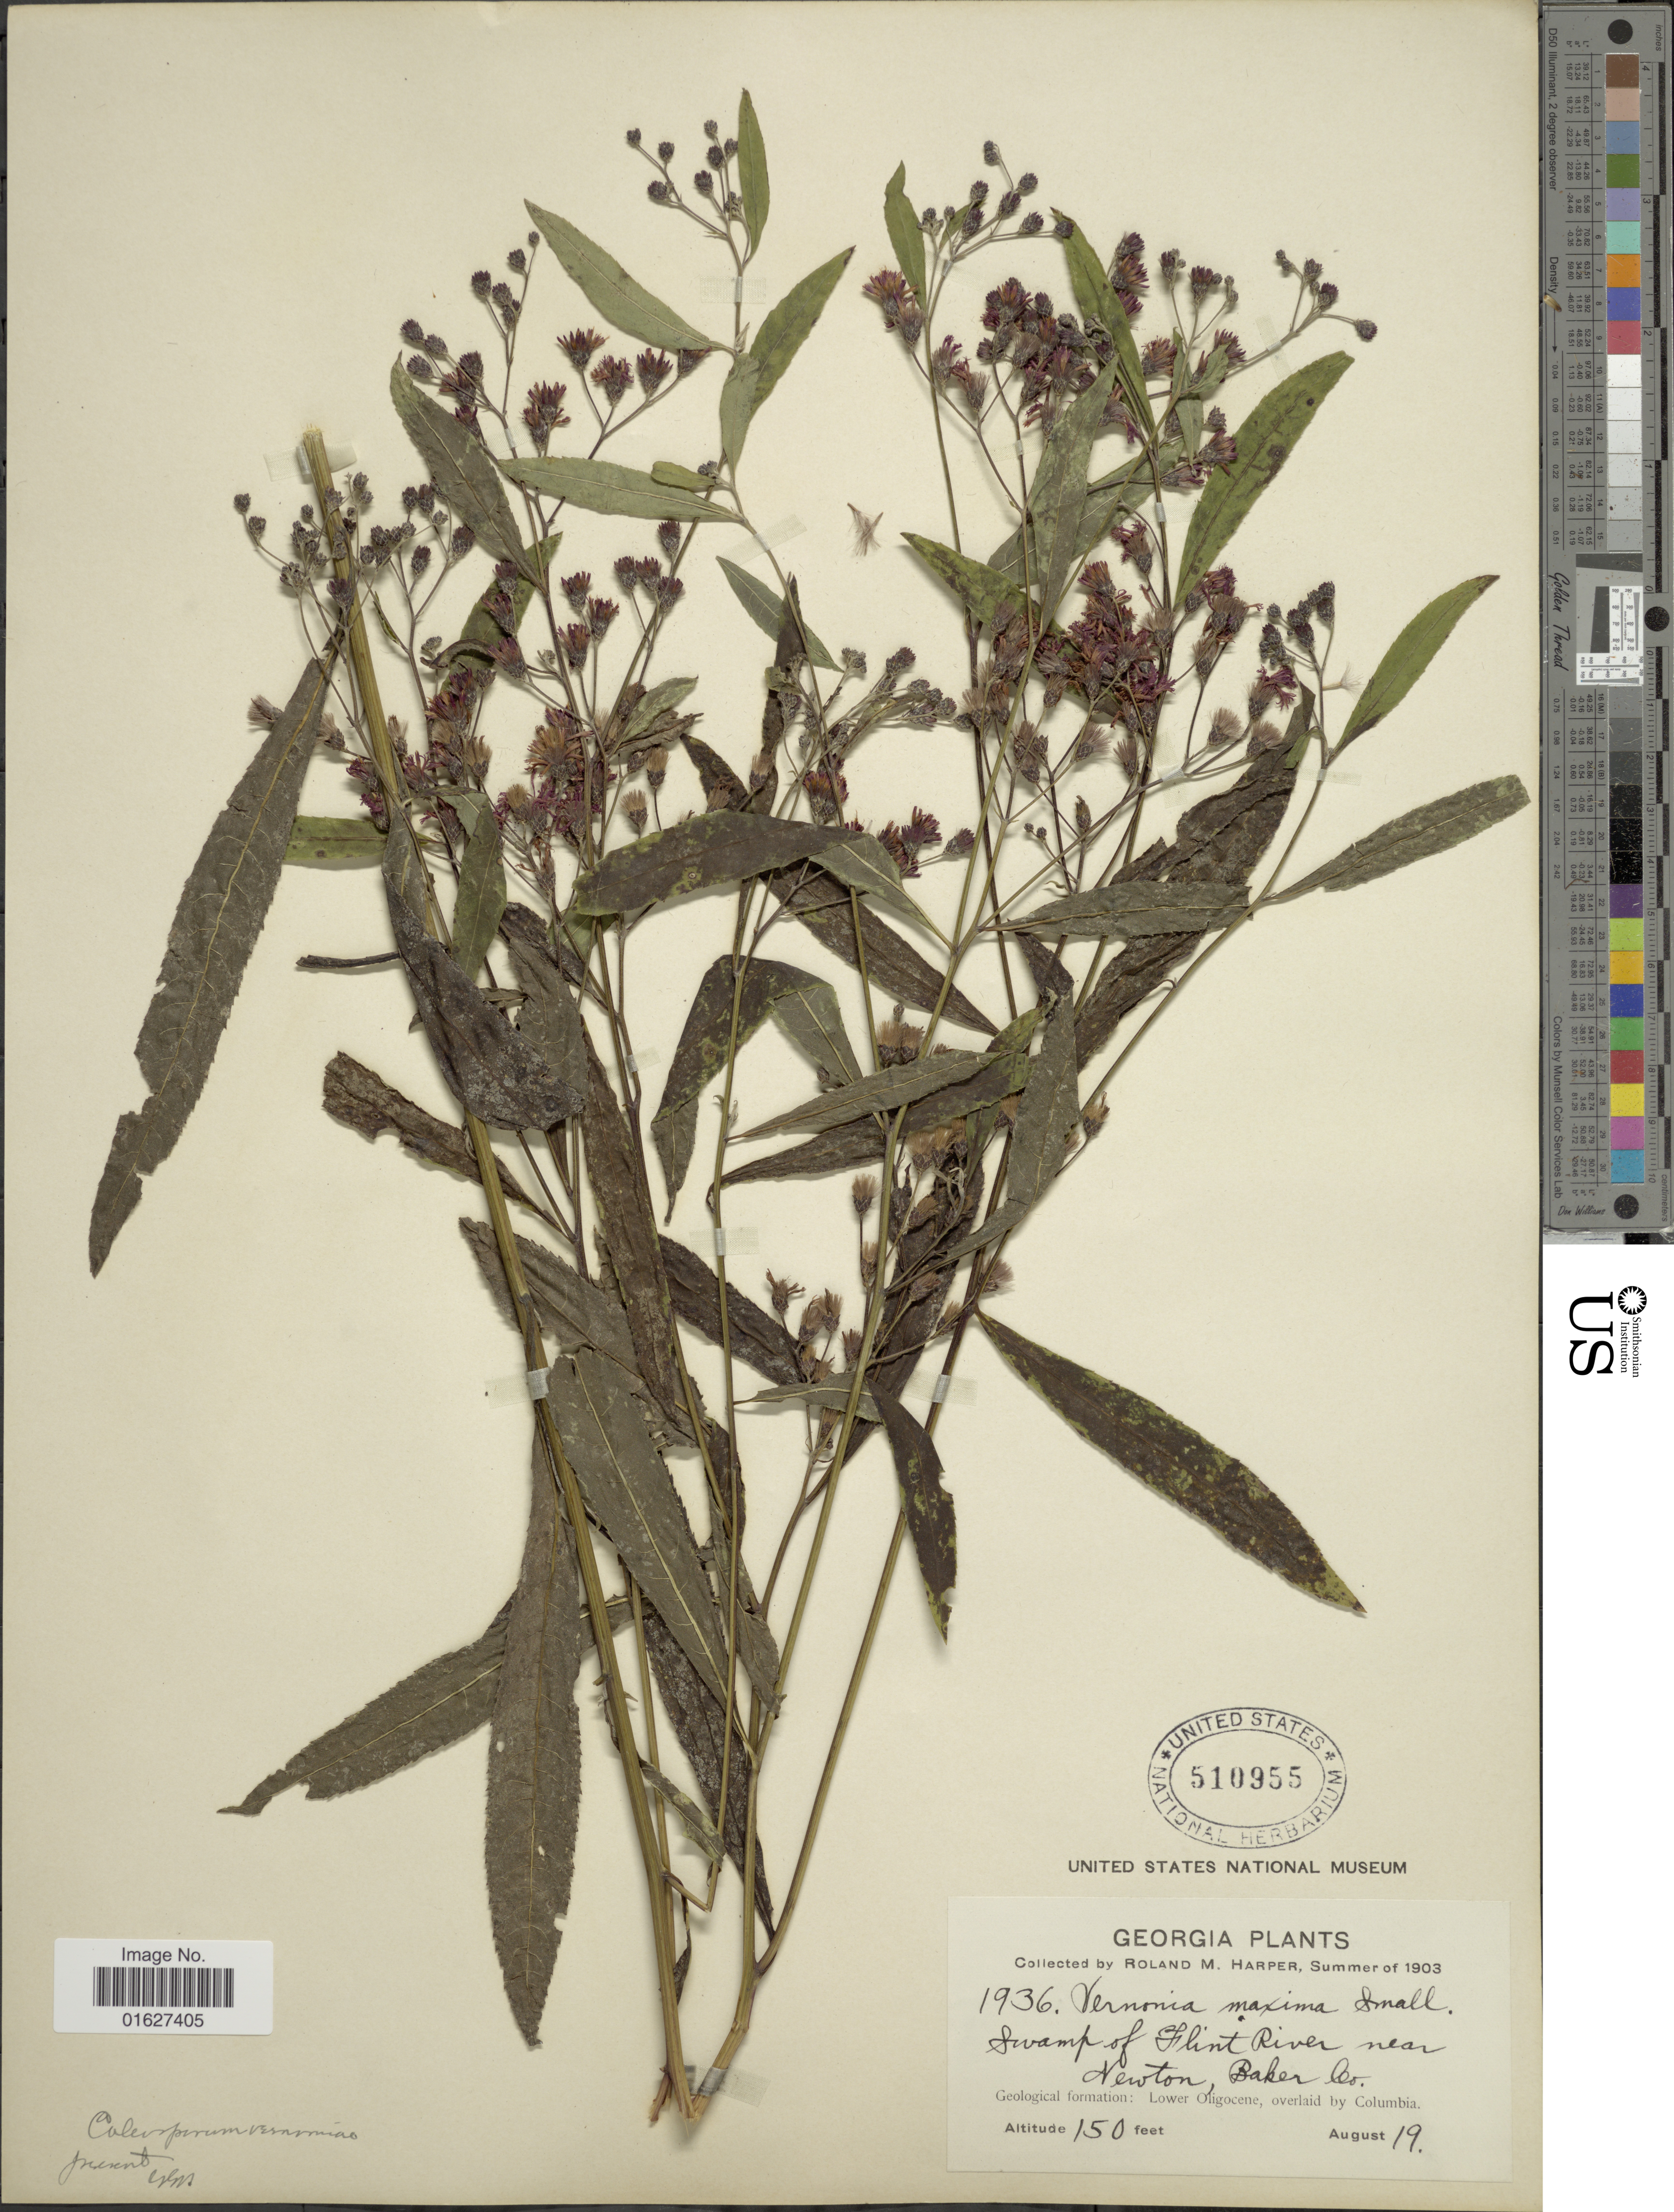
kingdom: Plantae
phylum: Tracheophyta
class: Magnoliopsida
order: Asterales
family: Asteraceae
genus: Vernonia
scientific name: Vernonia gigantea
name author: (Walter) Trel.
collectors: R. M. Harper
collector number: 1936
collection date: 1903-08-19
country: United States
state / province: Georgia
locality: Swamp of Flint River near Newton, Baker Co.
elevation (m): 46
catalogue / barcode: US 510955